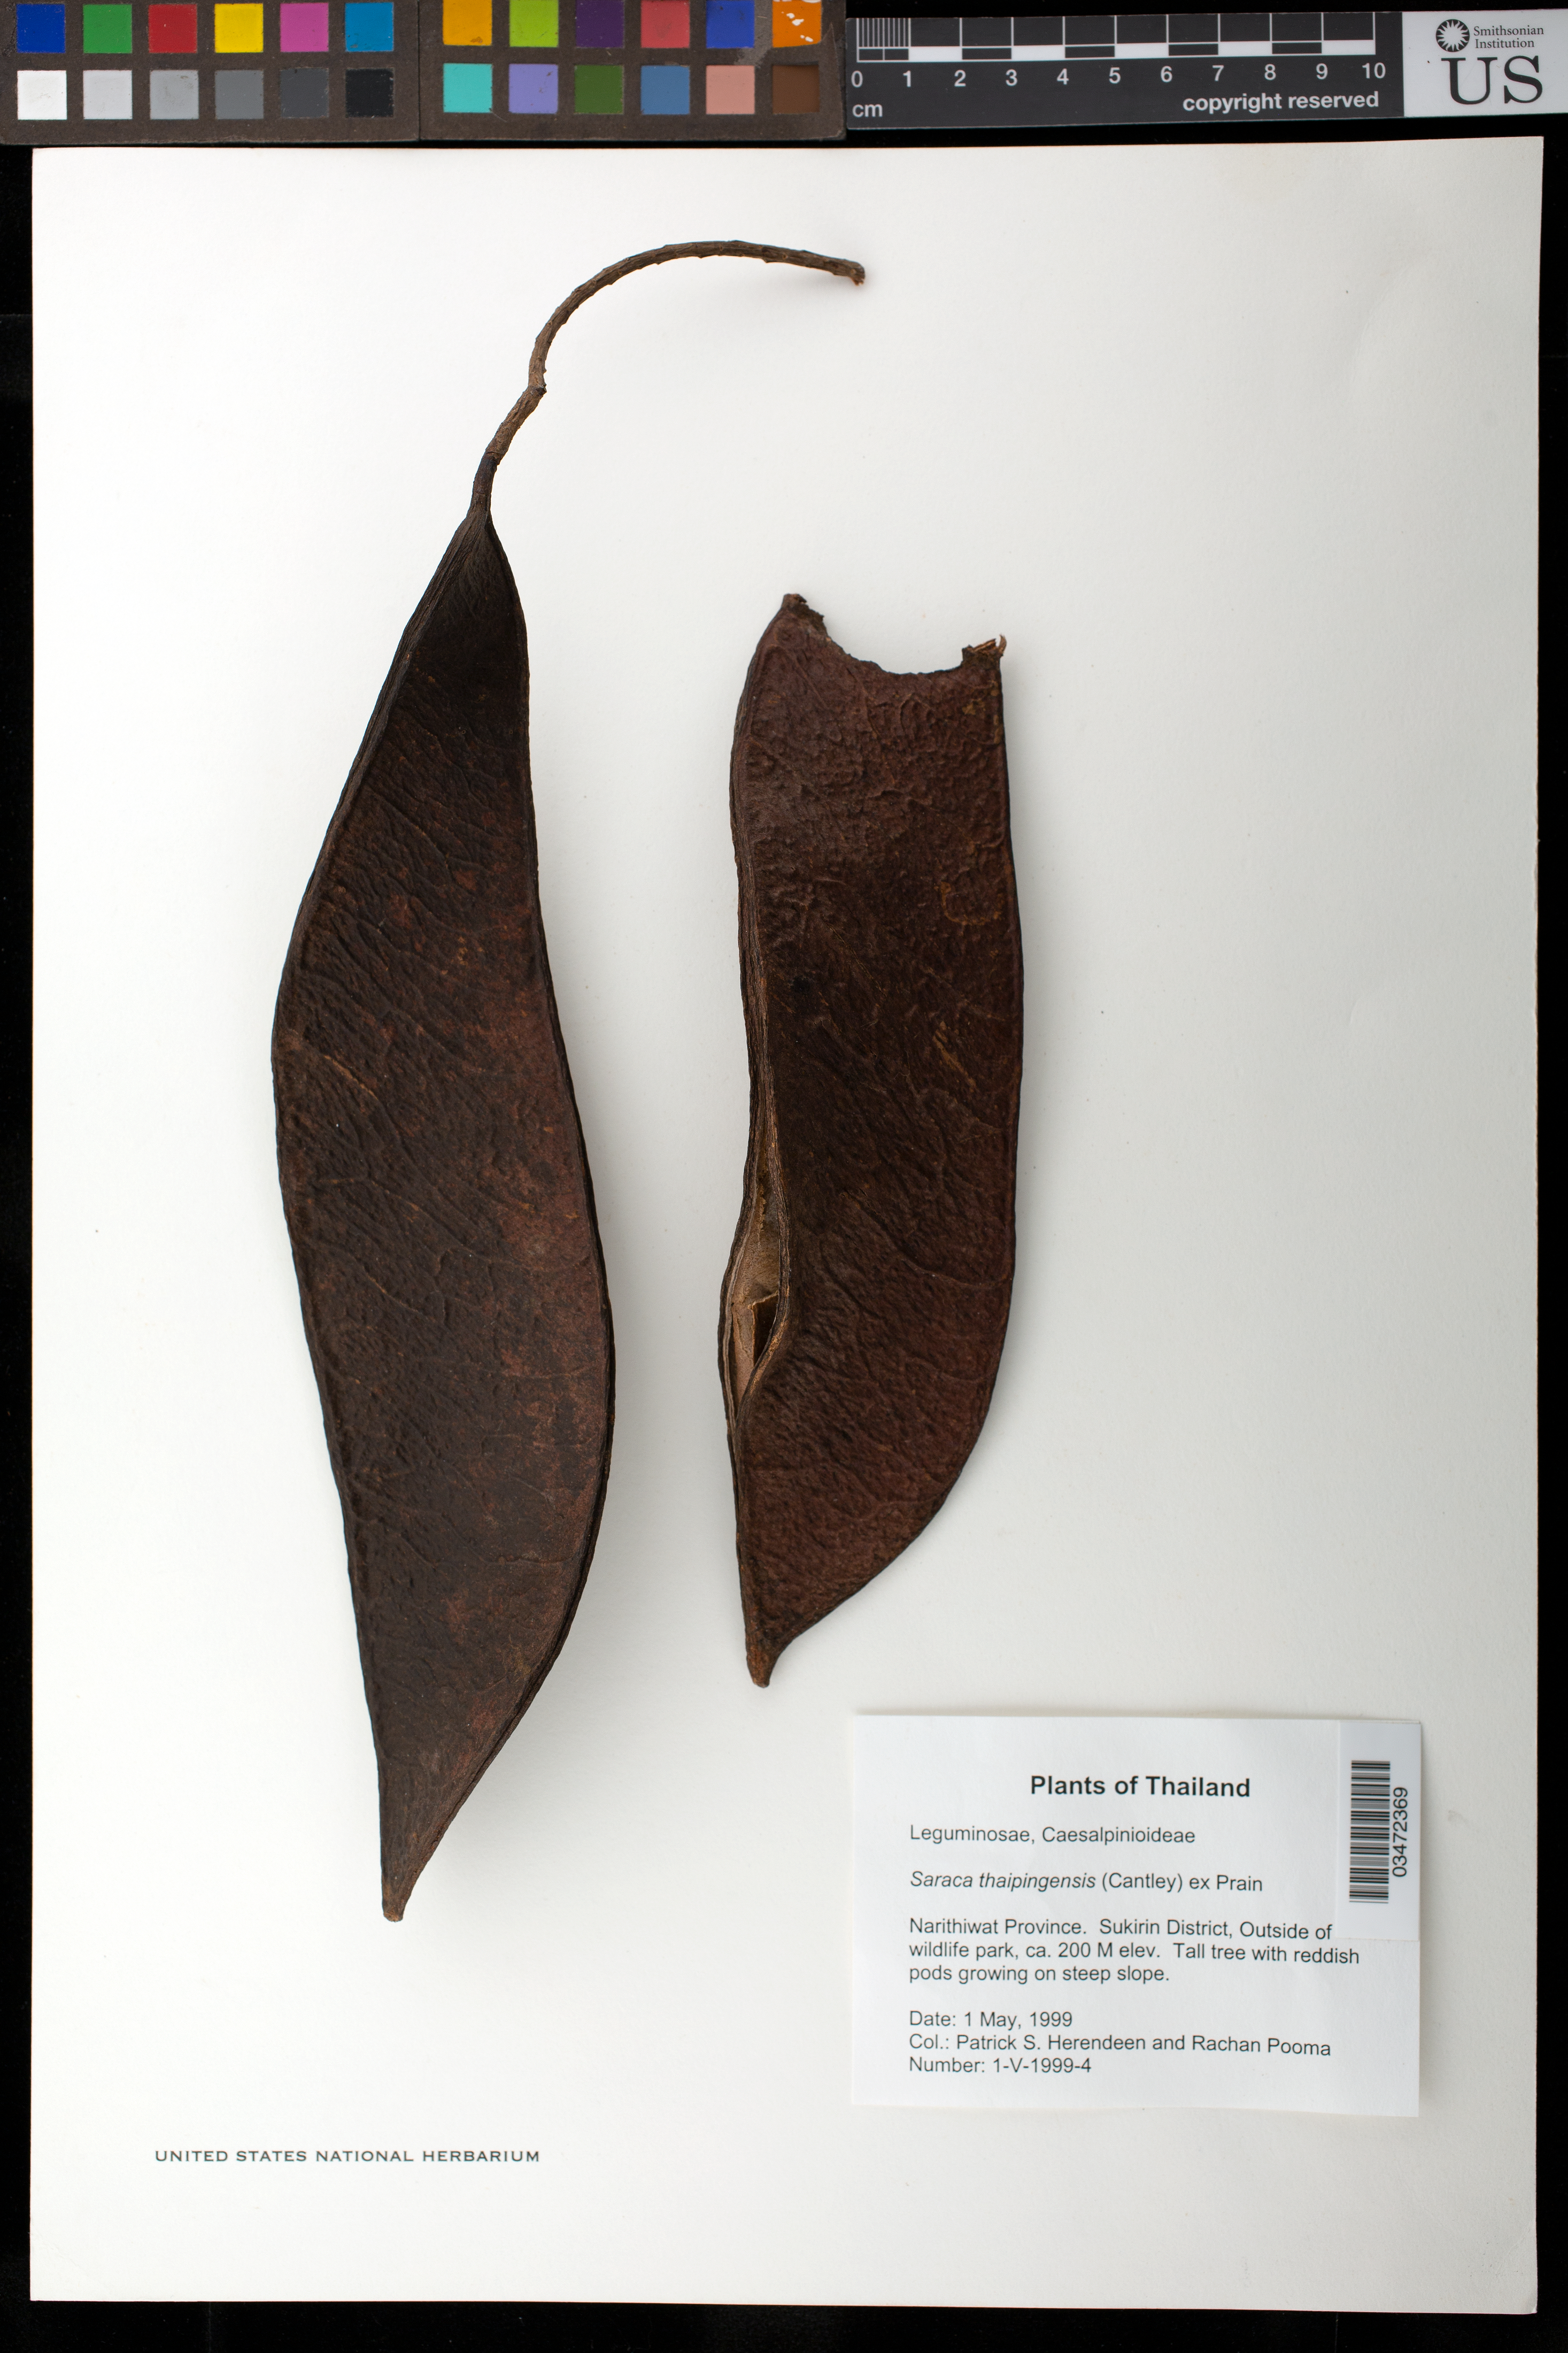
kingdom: Plantae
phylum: Tracheophyta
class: Magnoliopsida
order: Fabales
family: Fabaceae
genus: Saraca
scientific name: Saraca thaipingensis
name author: J. Cantley ex Prain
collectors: P. S. Herendeen & R. Pooma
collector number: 1-V-1999-4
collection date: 1999-05-01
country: Thailand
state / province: Narathiwat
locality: Sukirin District, southside of wildlife park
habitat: Growing on steep slope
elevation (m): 200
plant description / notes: Fruit only